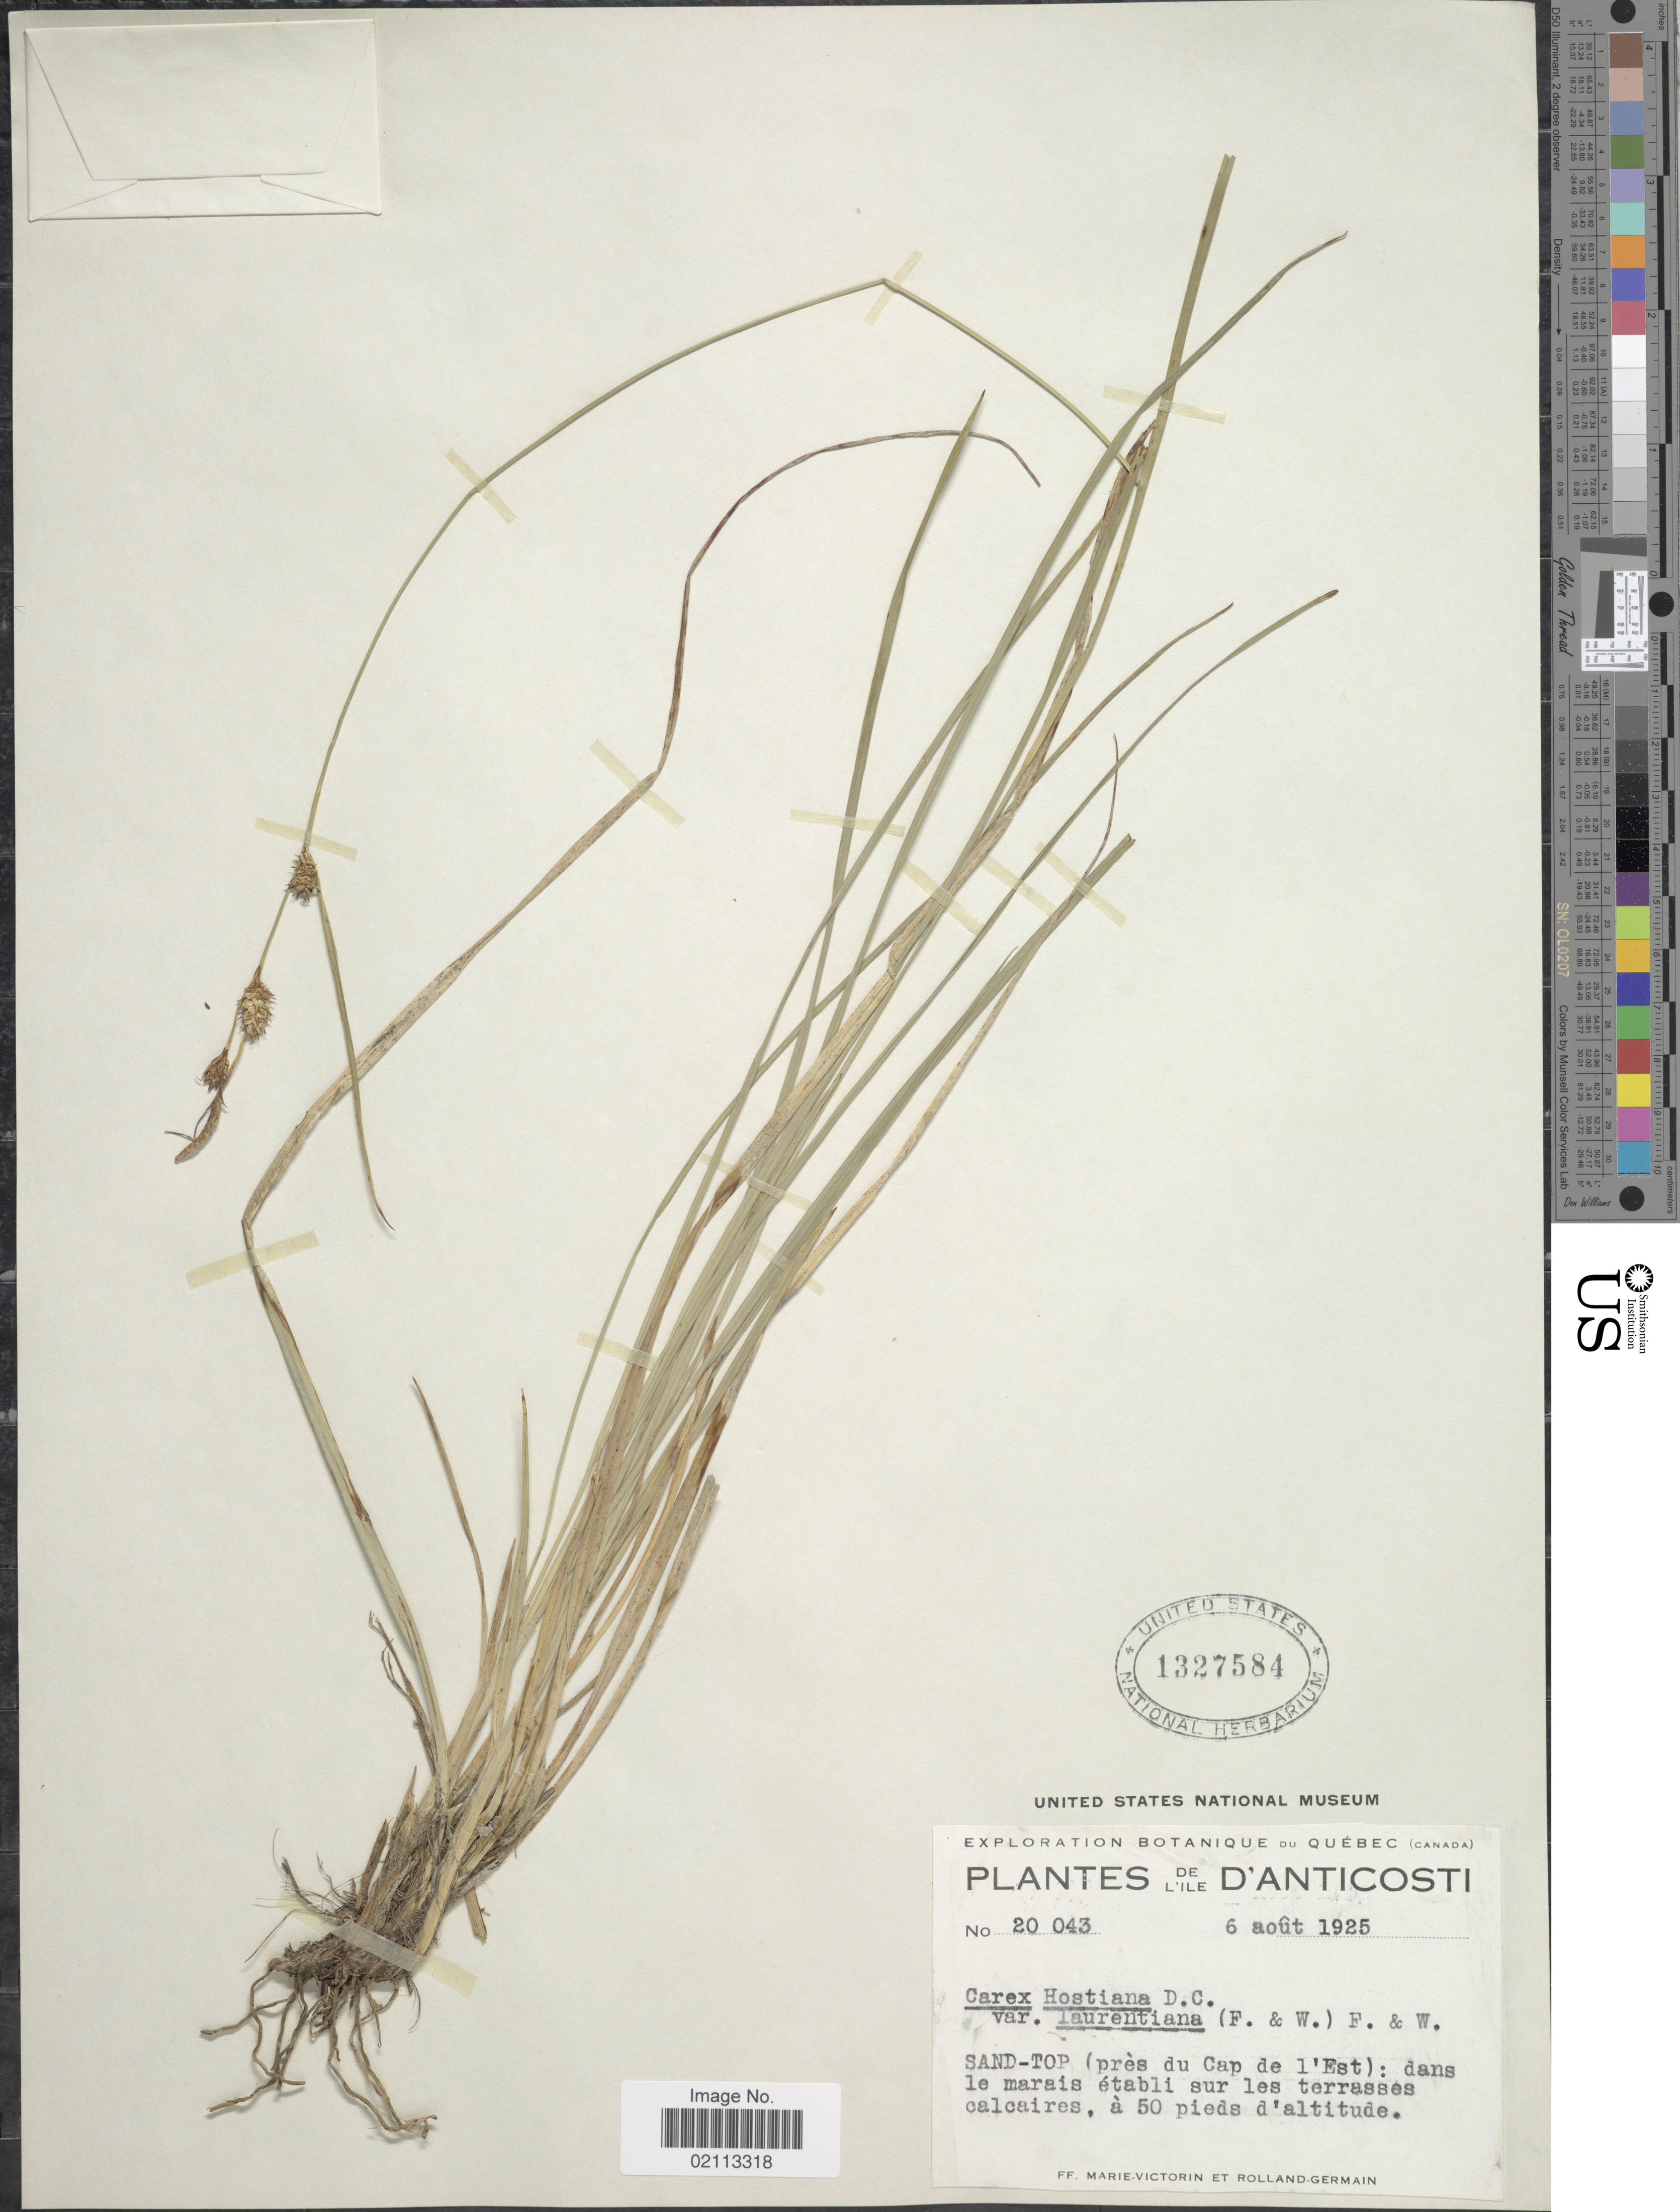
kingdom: Plantae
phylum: Tracheophyta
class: Liliopsida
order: Poales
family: Cyperaceae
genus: Carex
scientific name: Carex hostiana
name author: DC.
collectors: F. Marie-Victorin & Rolland-Germain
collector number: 20043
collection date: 1925-08-06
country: Canada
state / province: Quebec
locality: De L'Ile D'Anticosti, Sand-Top (près du Cap de l'Est): dans le marais établi sur les terrasses calcaires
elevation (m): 15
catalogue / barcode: US 1327584